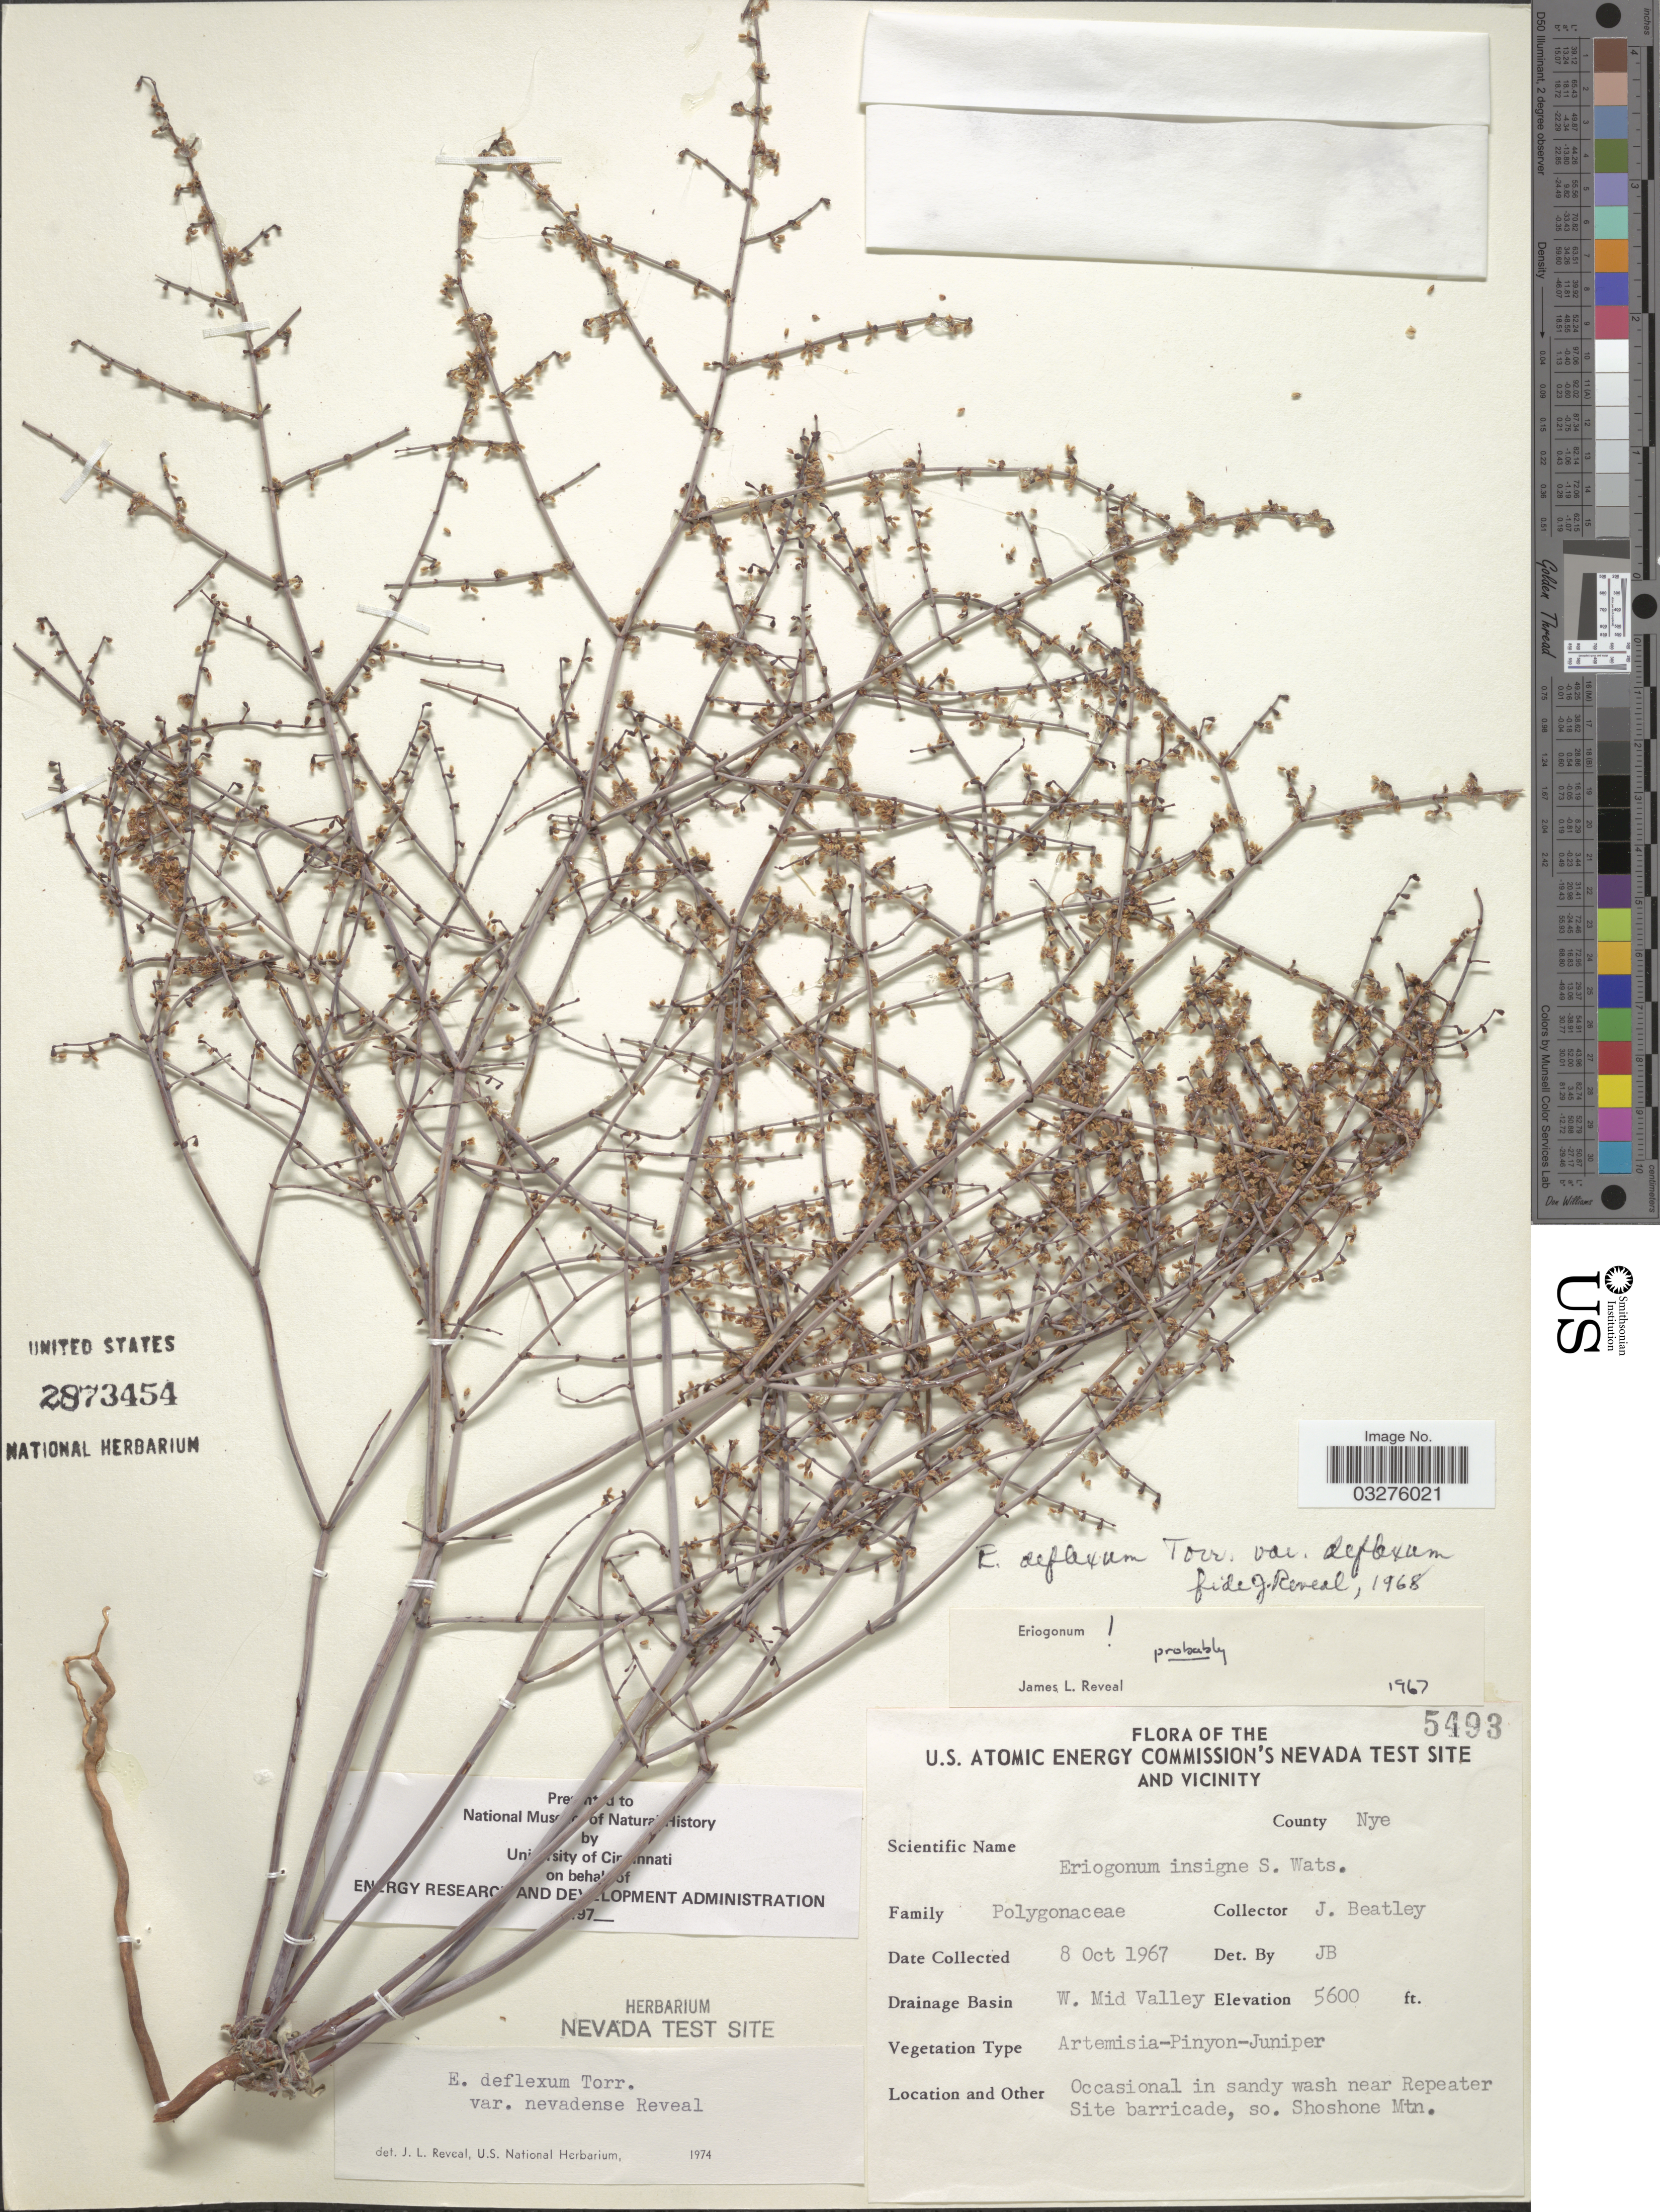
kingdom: Plantae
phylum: Tracheophyta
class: Magnoliopsida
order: Caryophyllales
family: Polygonaceae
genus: Eriogonum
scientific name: Eriogonum deflexum var. nevadense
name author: Reveal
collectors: J. C. Beatley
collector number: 5493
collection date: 1967-10-08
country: United States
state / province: Nevada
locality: The U.S. Atomic Energy Commission's Nevada Test Site and vicinity. County Nye. Drainage Basin W. Mid Valley. Near Repeater Site barricade, so. Shoshone Mtn.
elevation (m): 1707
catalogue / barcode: US 2873454